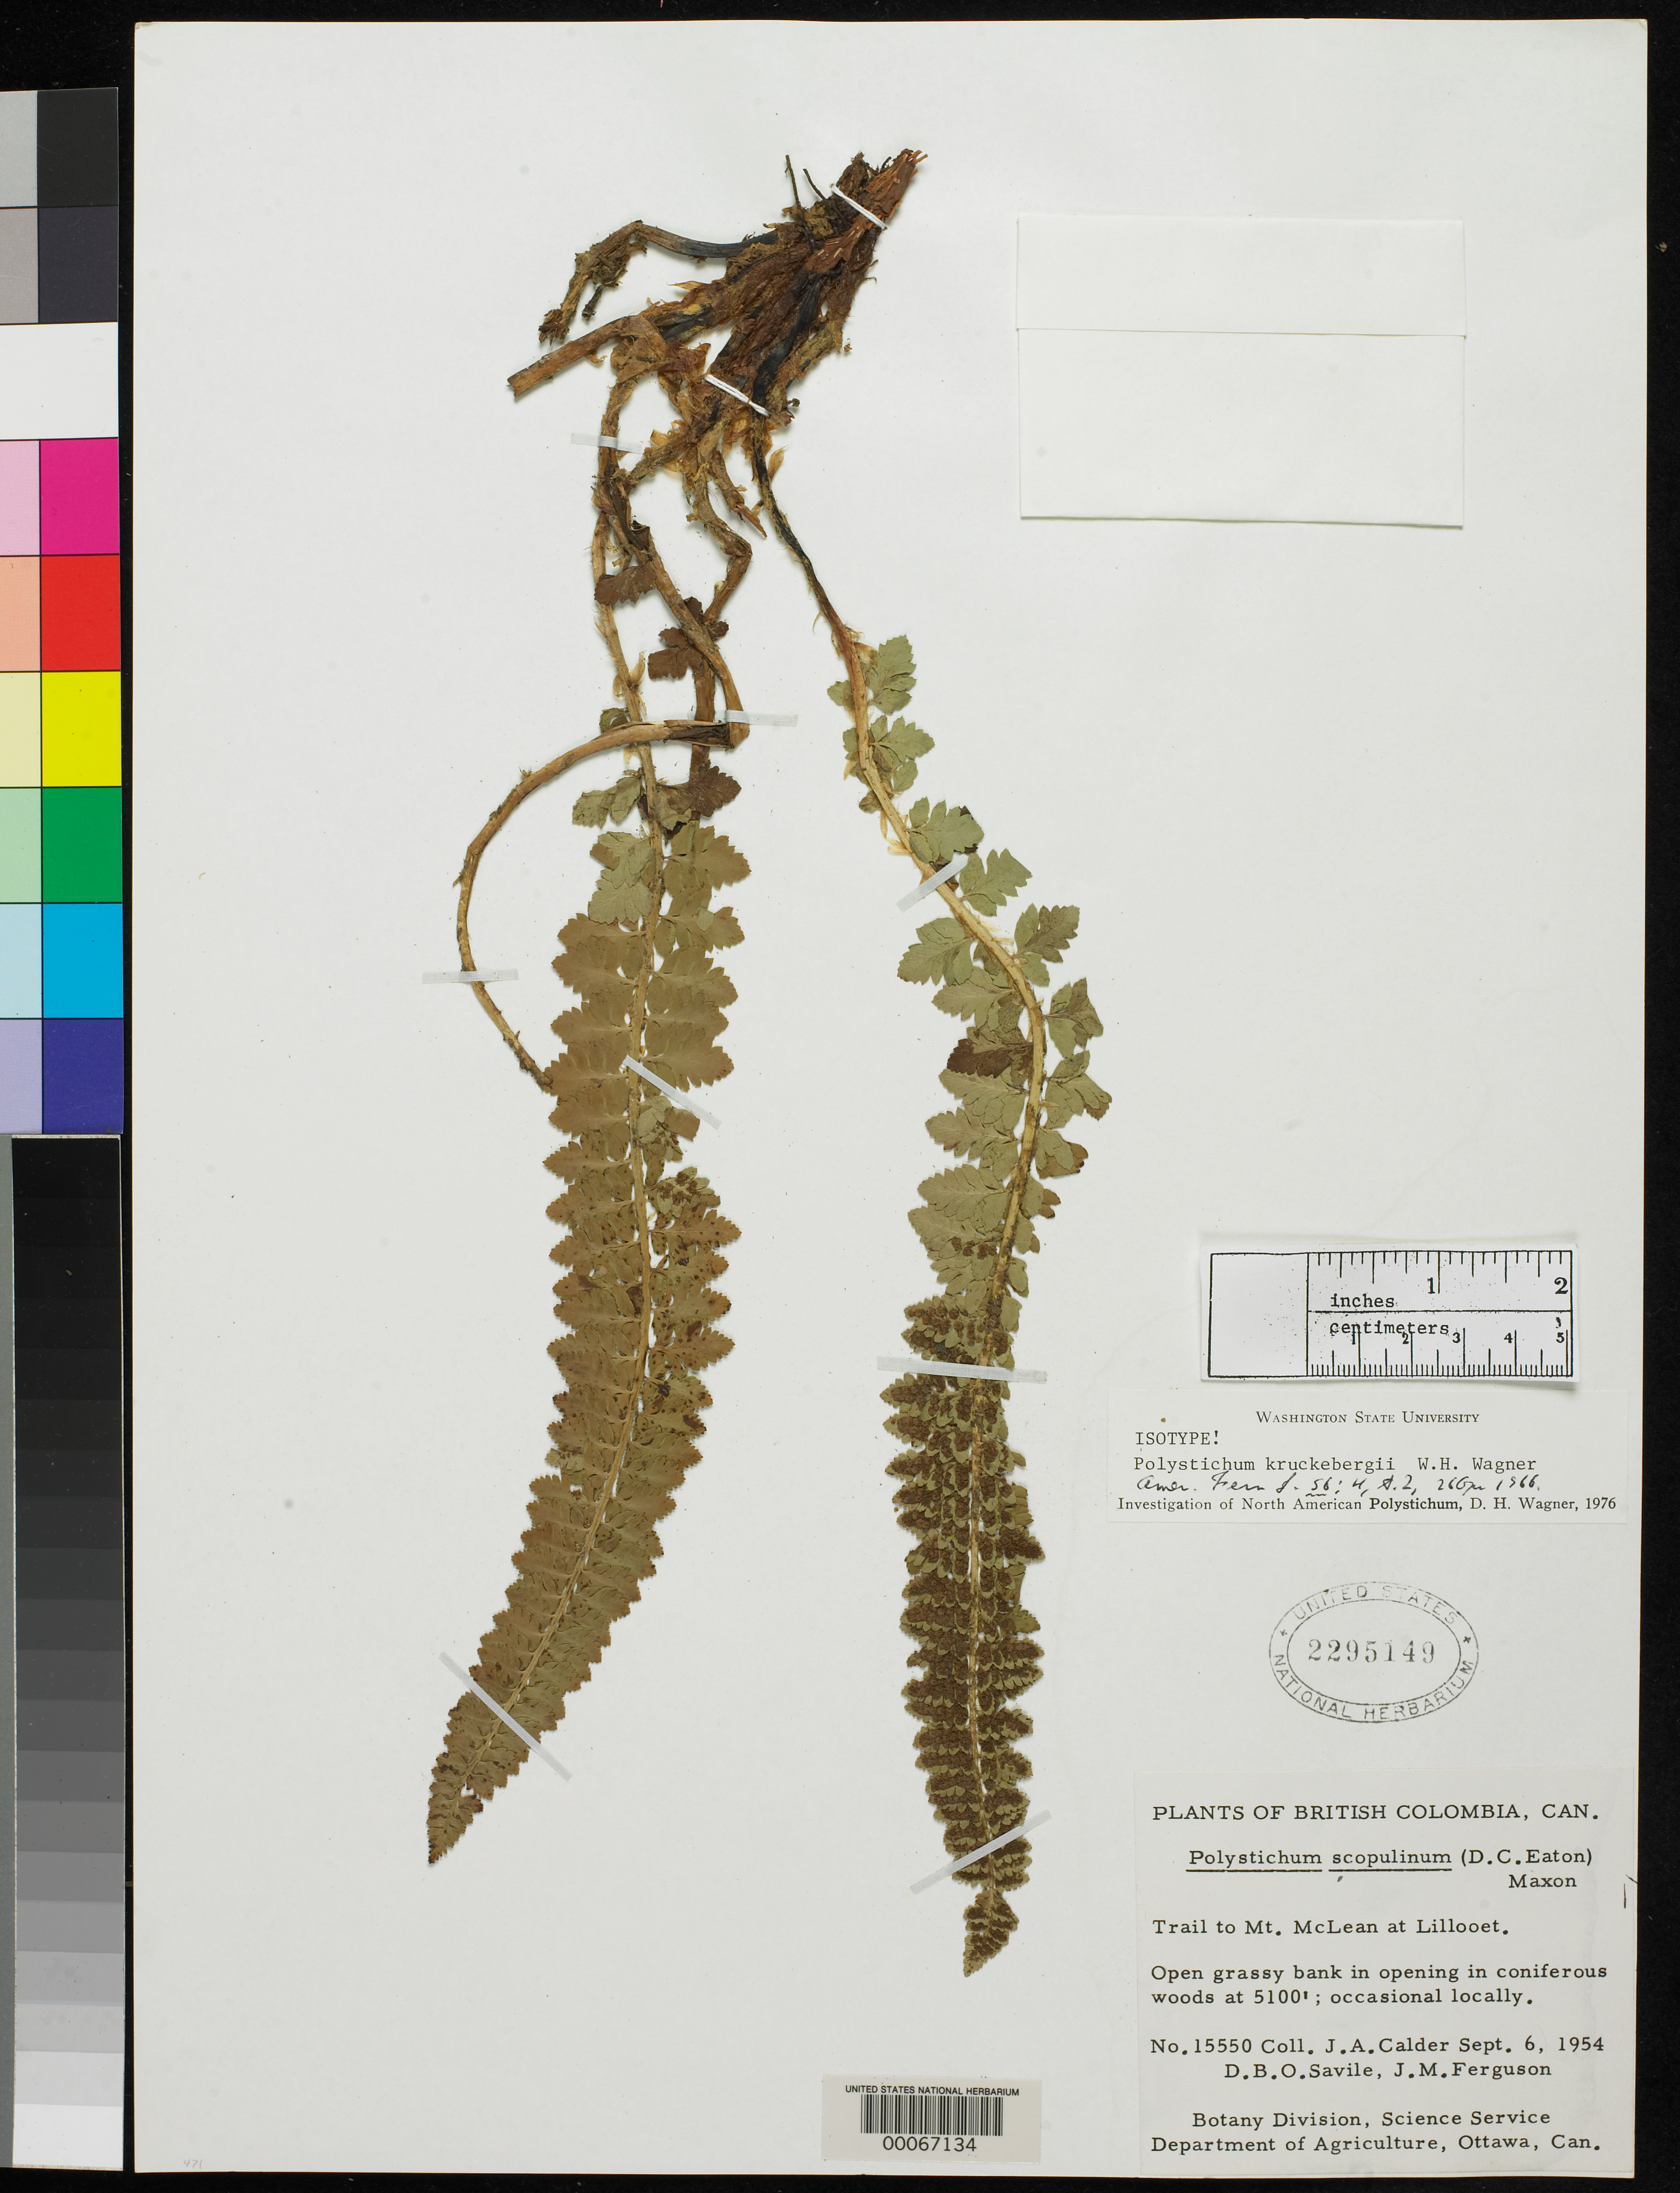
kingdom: Plantae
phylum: Tracheophyta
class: Polypodiopsida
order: Polypodiales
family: Dryopteridaceae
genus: Polystichum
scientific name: Polystichum kruckebergii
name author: W.H. Wagner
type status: Isotype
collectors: J. A. Calder, D. Savile & J. M. Ferguson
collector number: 15550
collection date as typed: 06 Sep 1944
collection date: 1944-09-06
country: Canada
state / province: British Columbia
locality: Trail to Mt. McLean at Lillooet.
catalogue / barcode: US 2295149